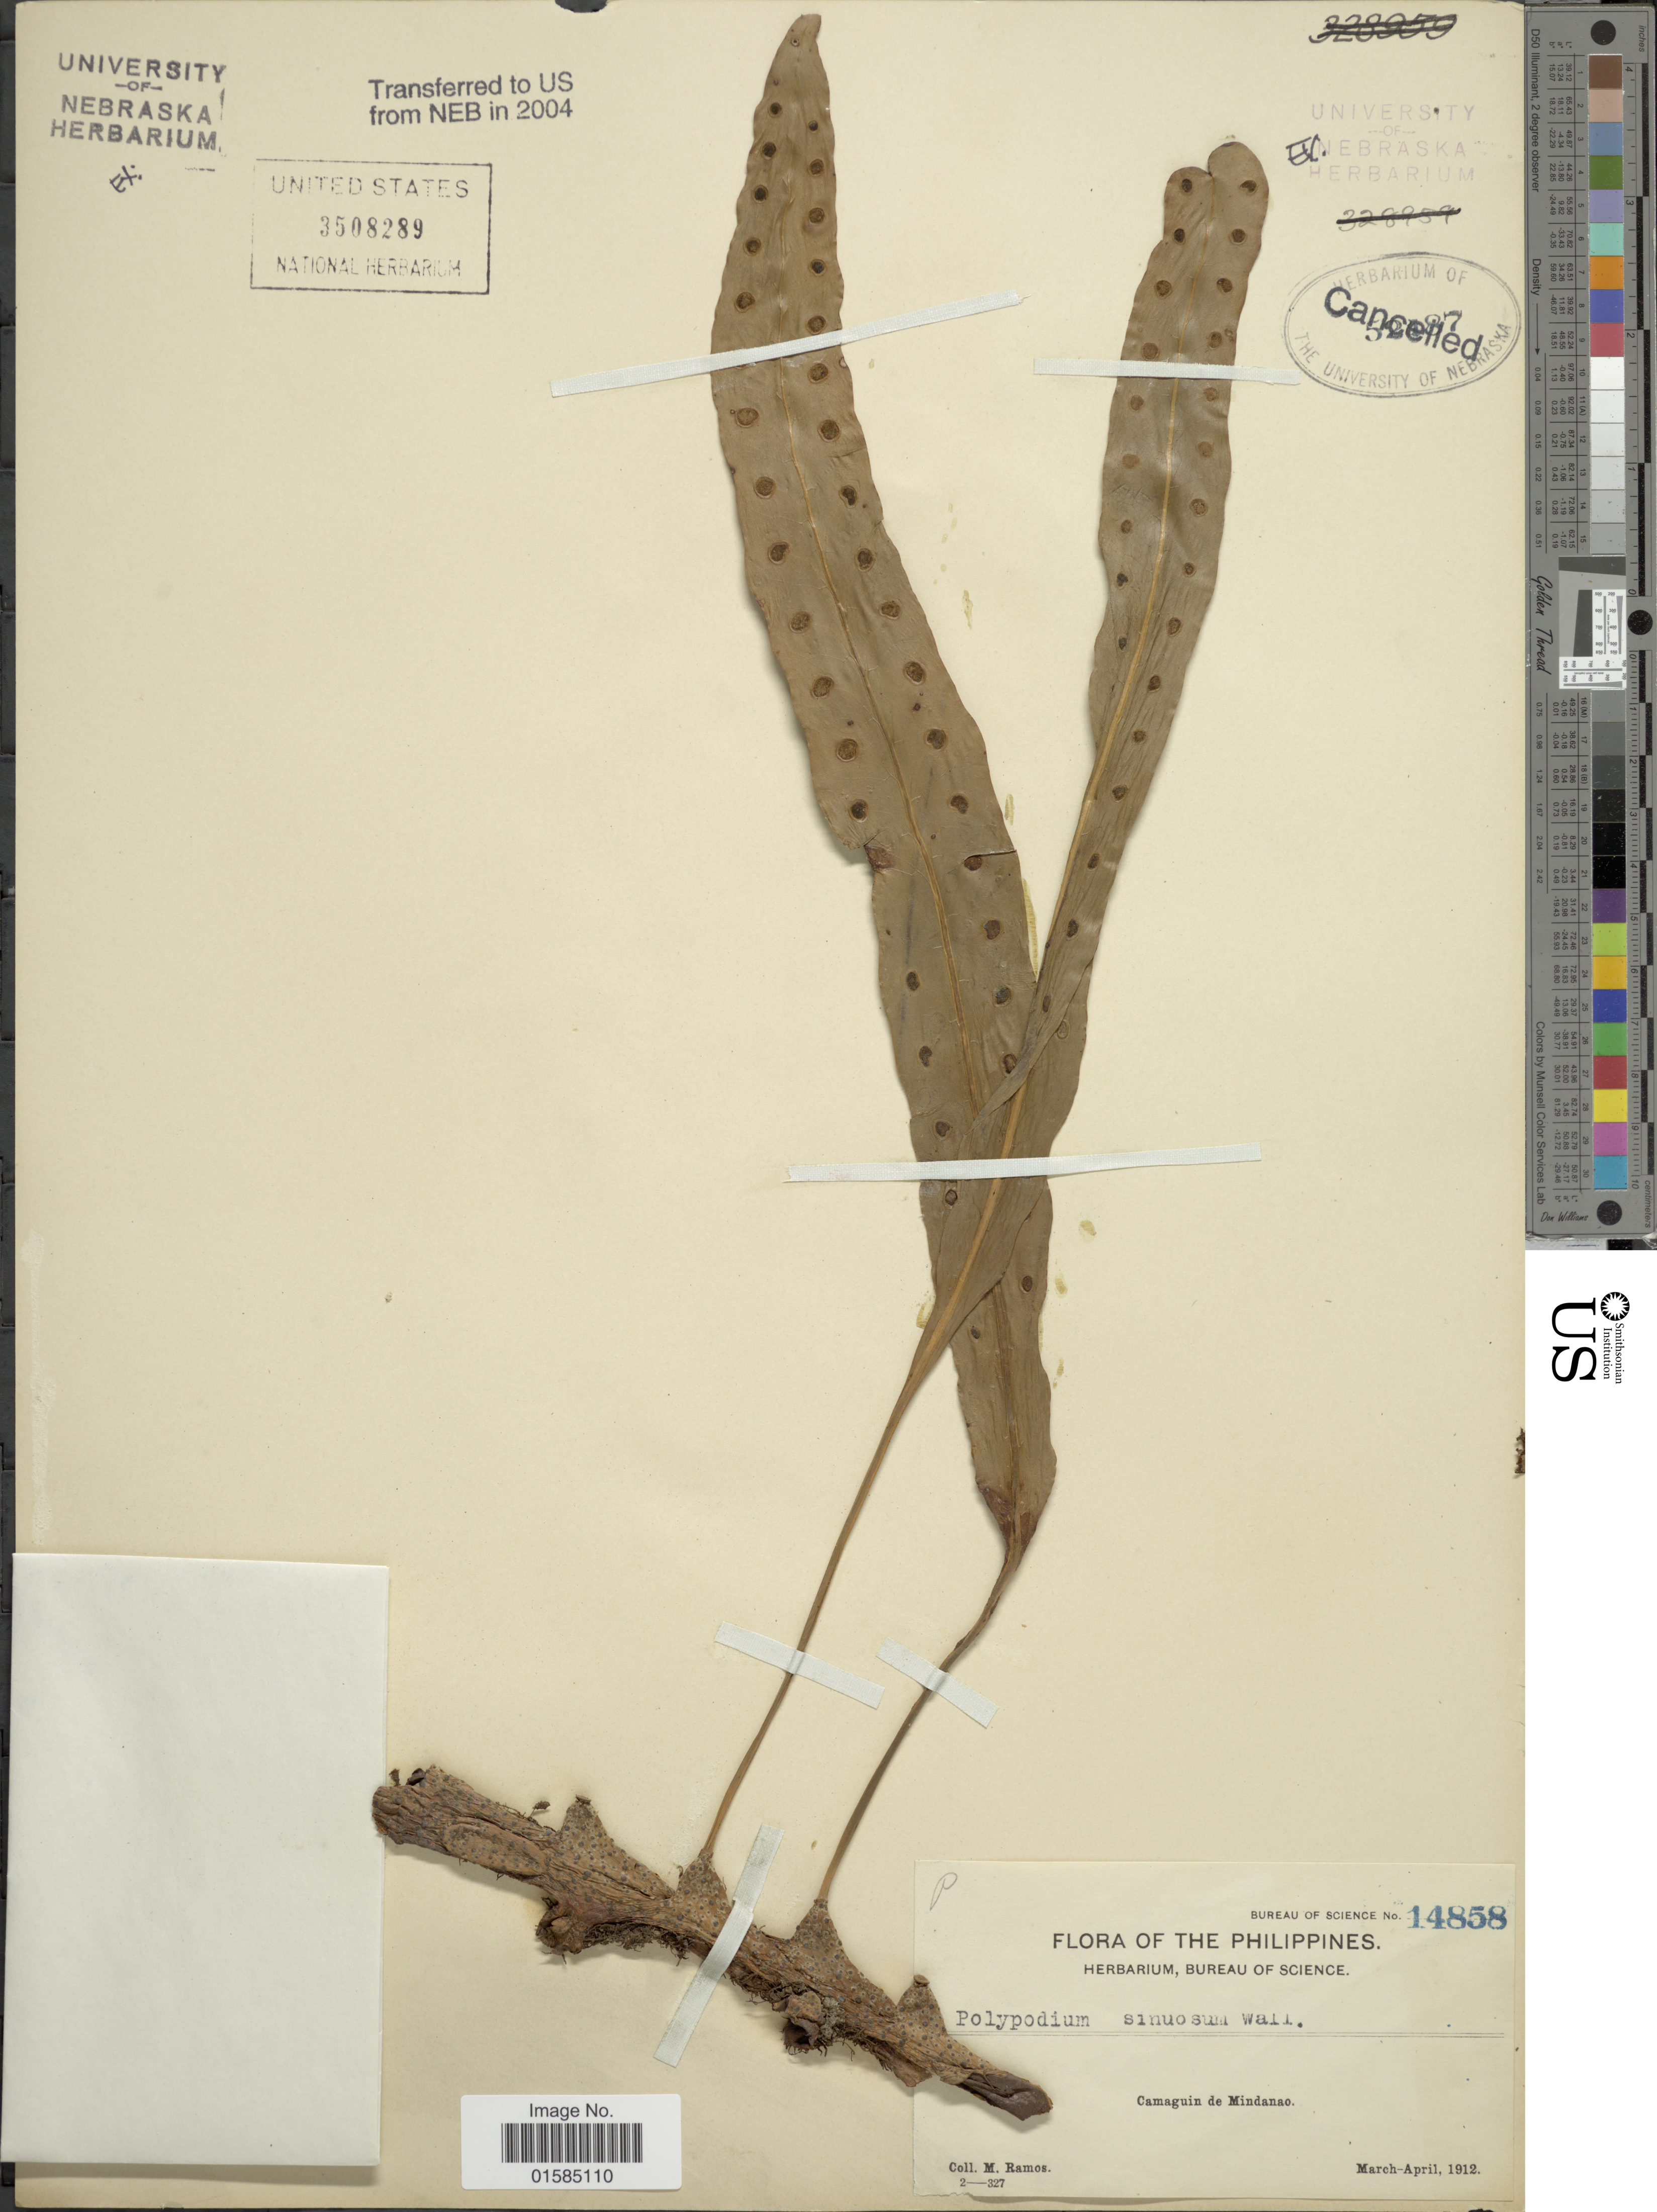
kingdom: Plantae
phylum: Tracheophyta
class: Polypodiopsida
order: Polypodiales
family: Polypodiaceae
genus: Lecanopteris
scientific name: Lecanopteris sinuosa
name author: (Wall. ex Hook.) Copel.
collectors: M. Ramos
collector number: Bureau of Science 14858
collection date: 1912-03/1912-04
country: Philippines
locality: The Philippines, Camaguin de Mindanao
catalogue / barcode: US 3508289